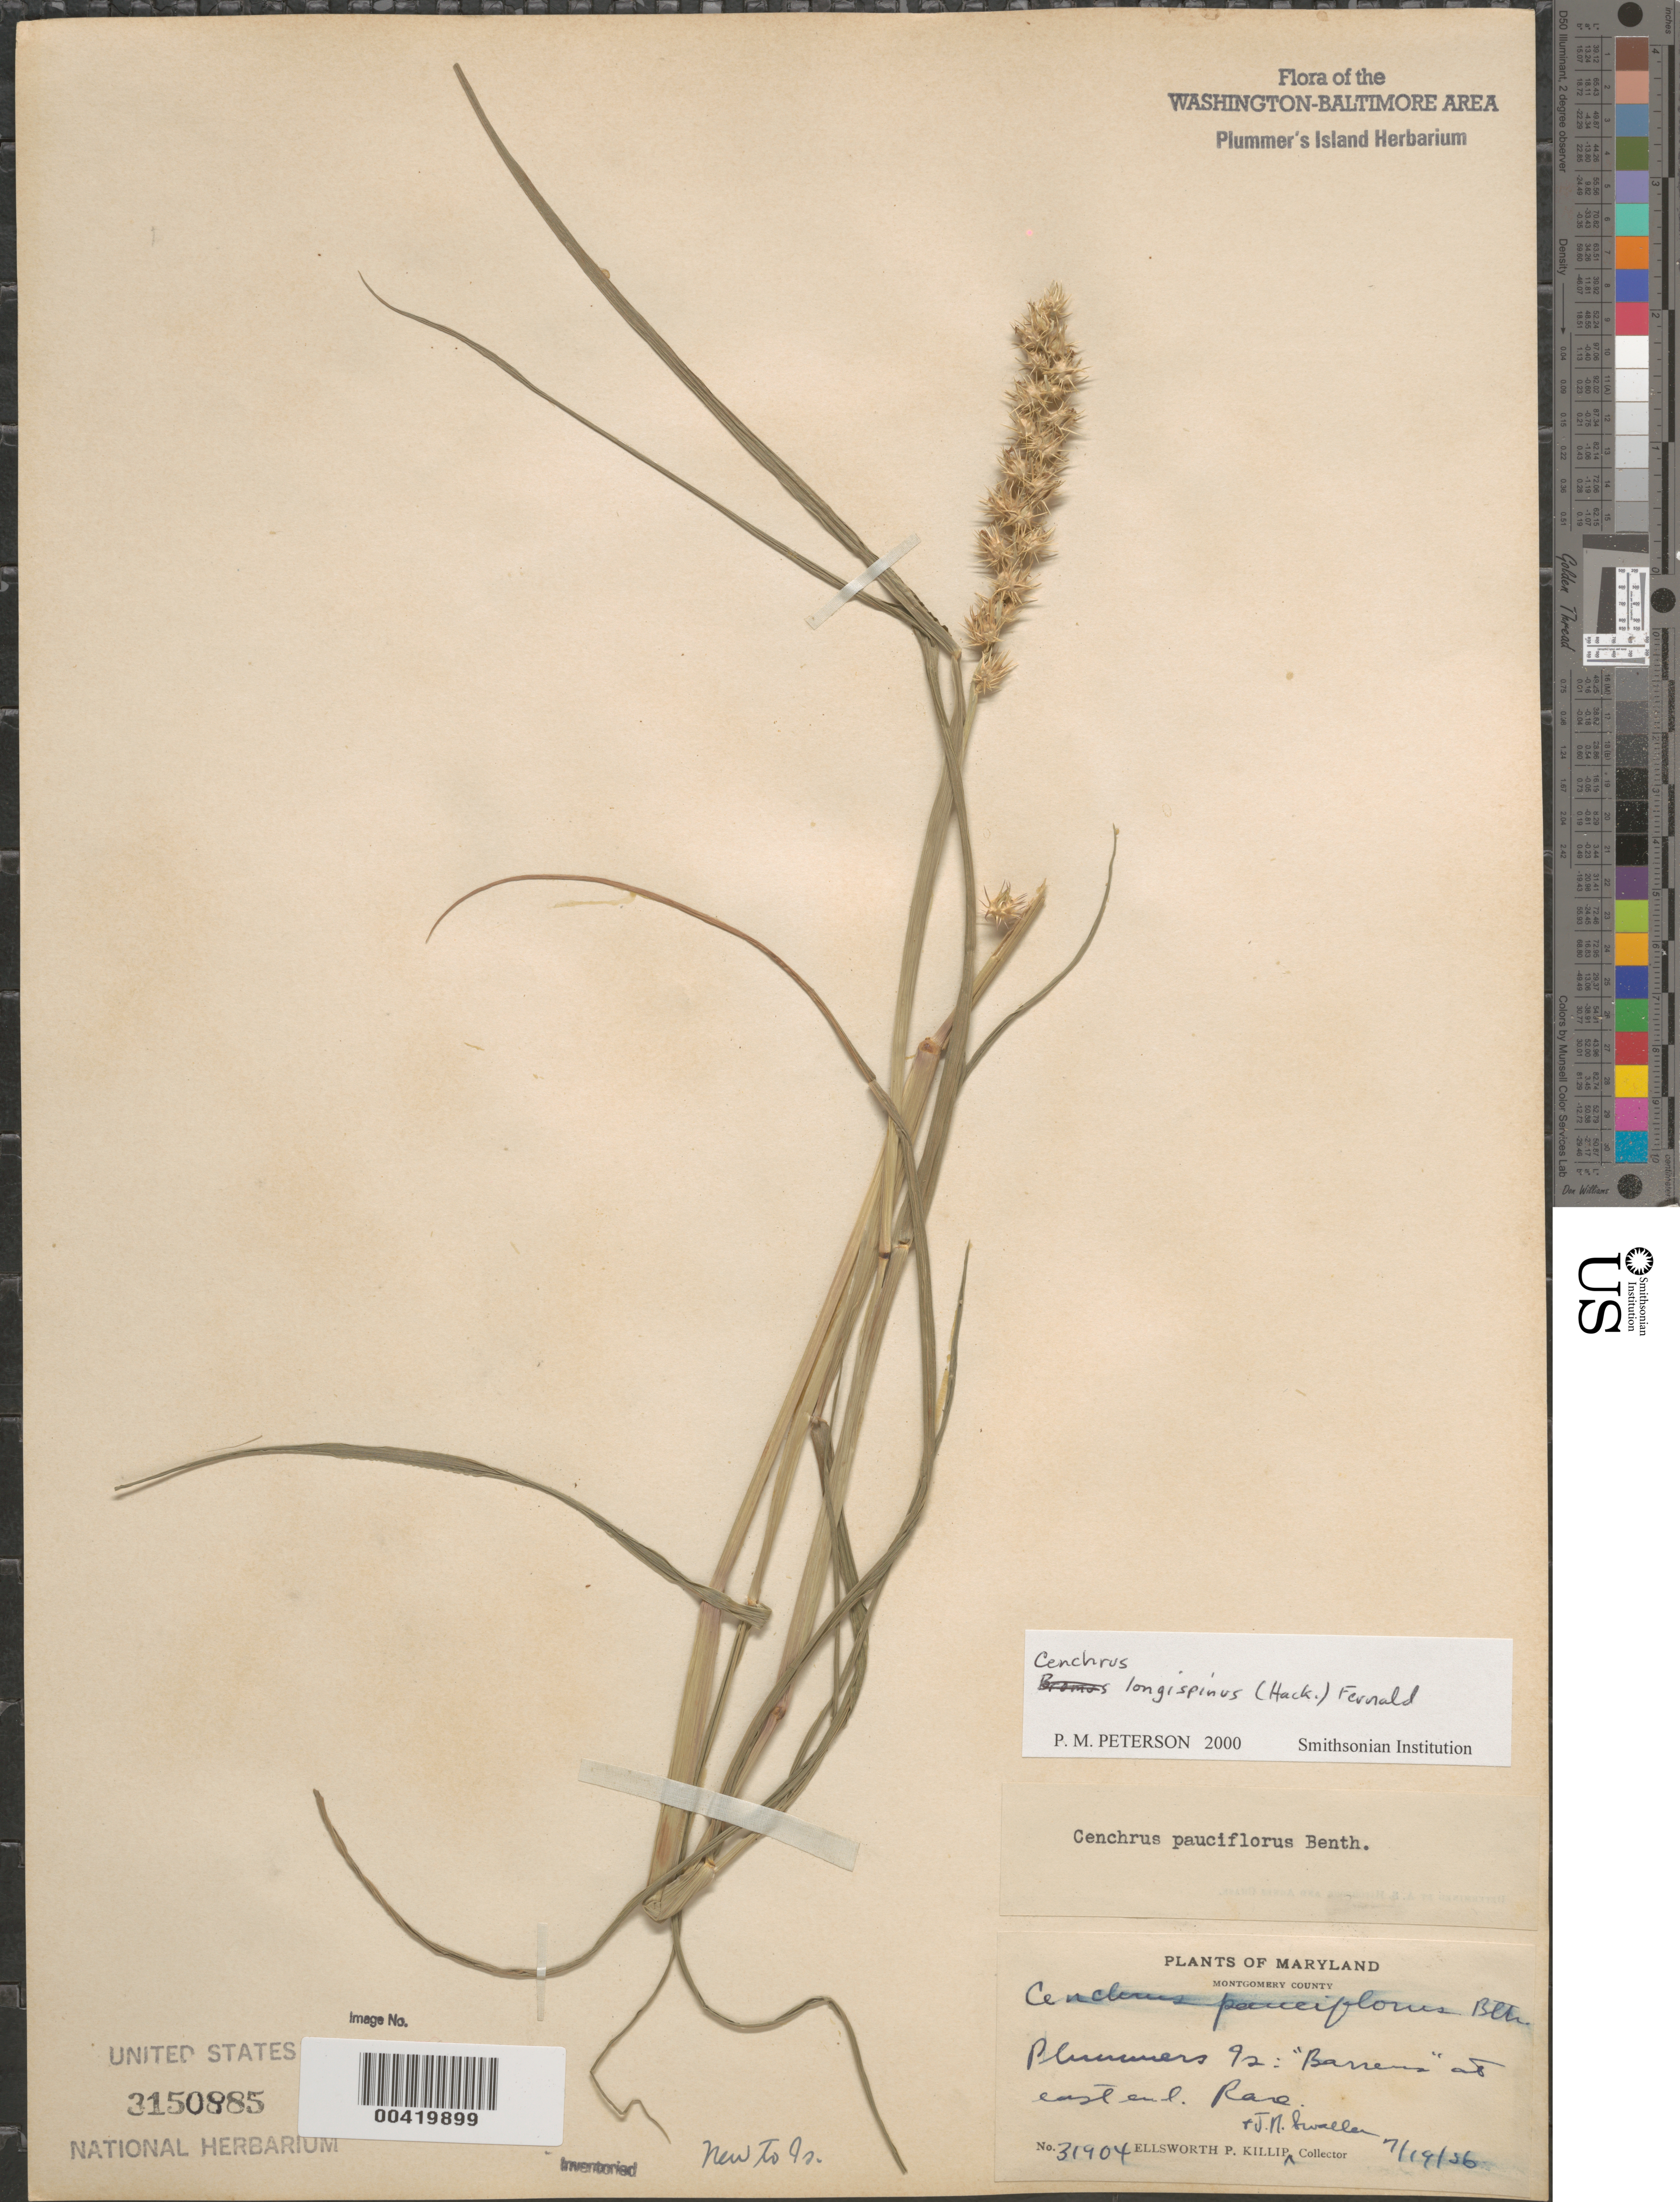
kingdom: Plantae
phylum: Tracheophyta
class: Liliopsida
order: Poales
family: Poaceae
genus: Cenchrus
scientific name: Cenchrus longispinus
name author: (Hack.) Fernald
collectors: E. P. Killip & J. R. Swallen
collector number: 31904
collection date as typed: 19 Jul 1936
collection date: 1936-07-19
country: United States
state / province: Maryland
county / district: Montgomery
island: Plummers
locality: Plummer's Island; "barrens" at east end Plummers Island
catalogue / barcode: US 3150885